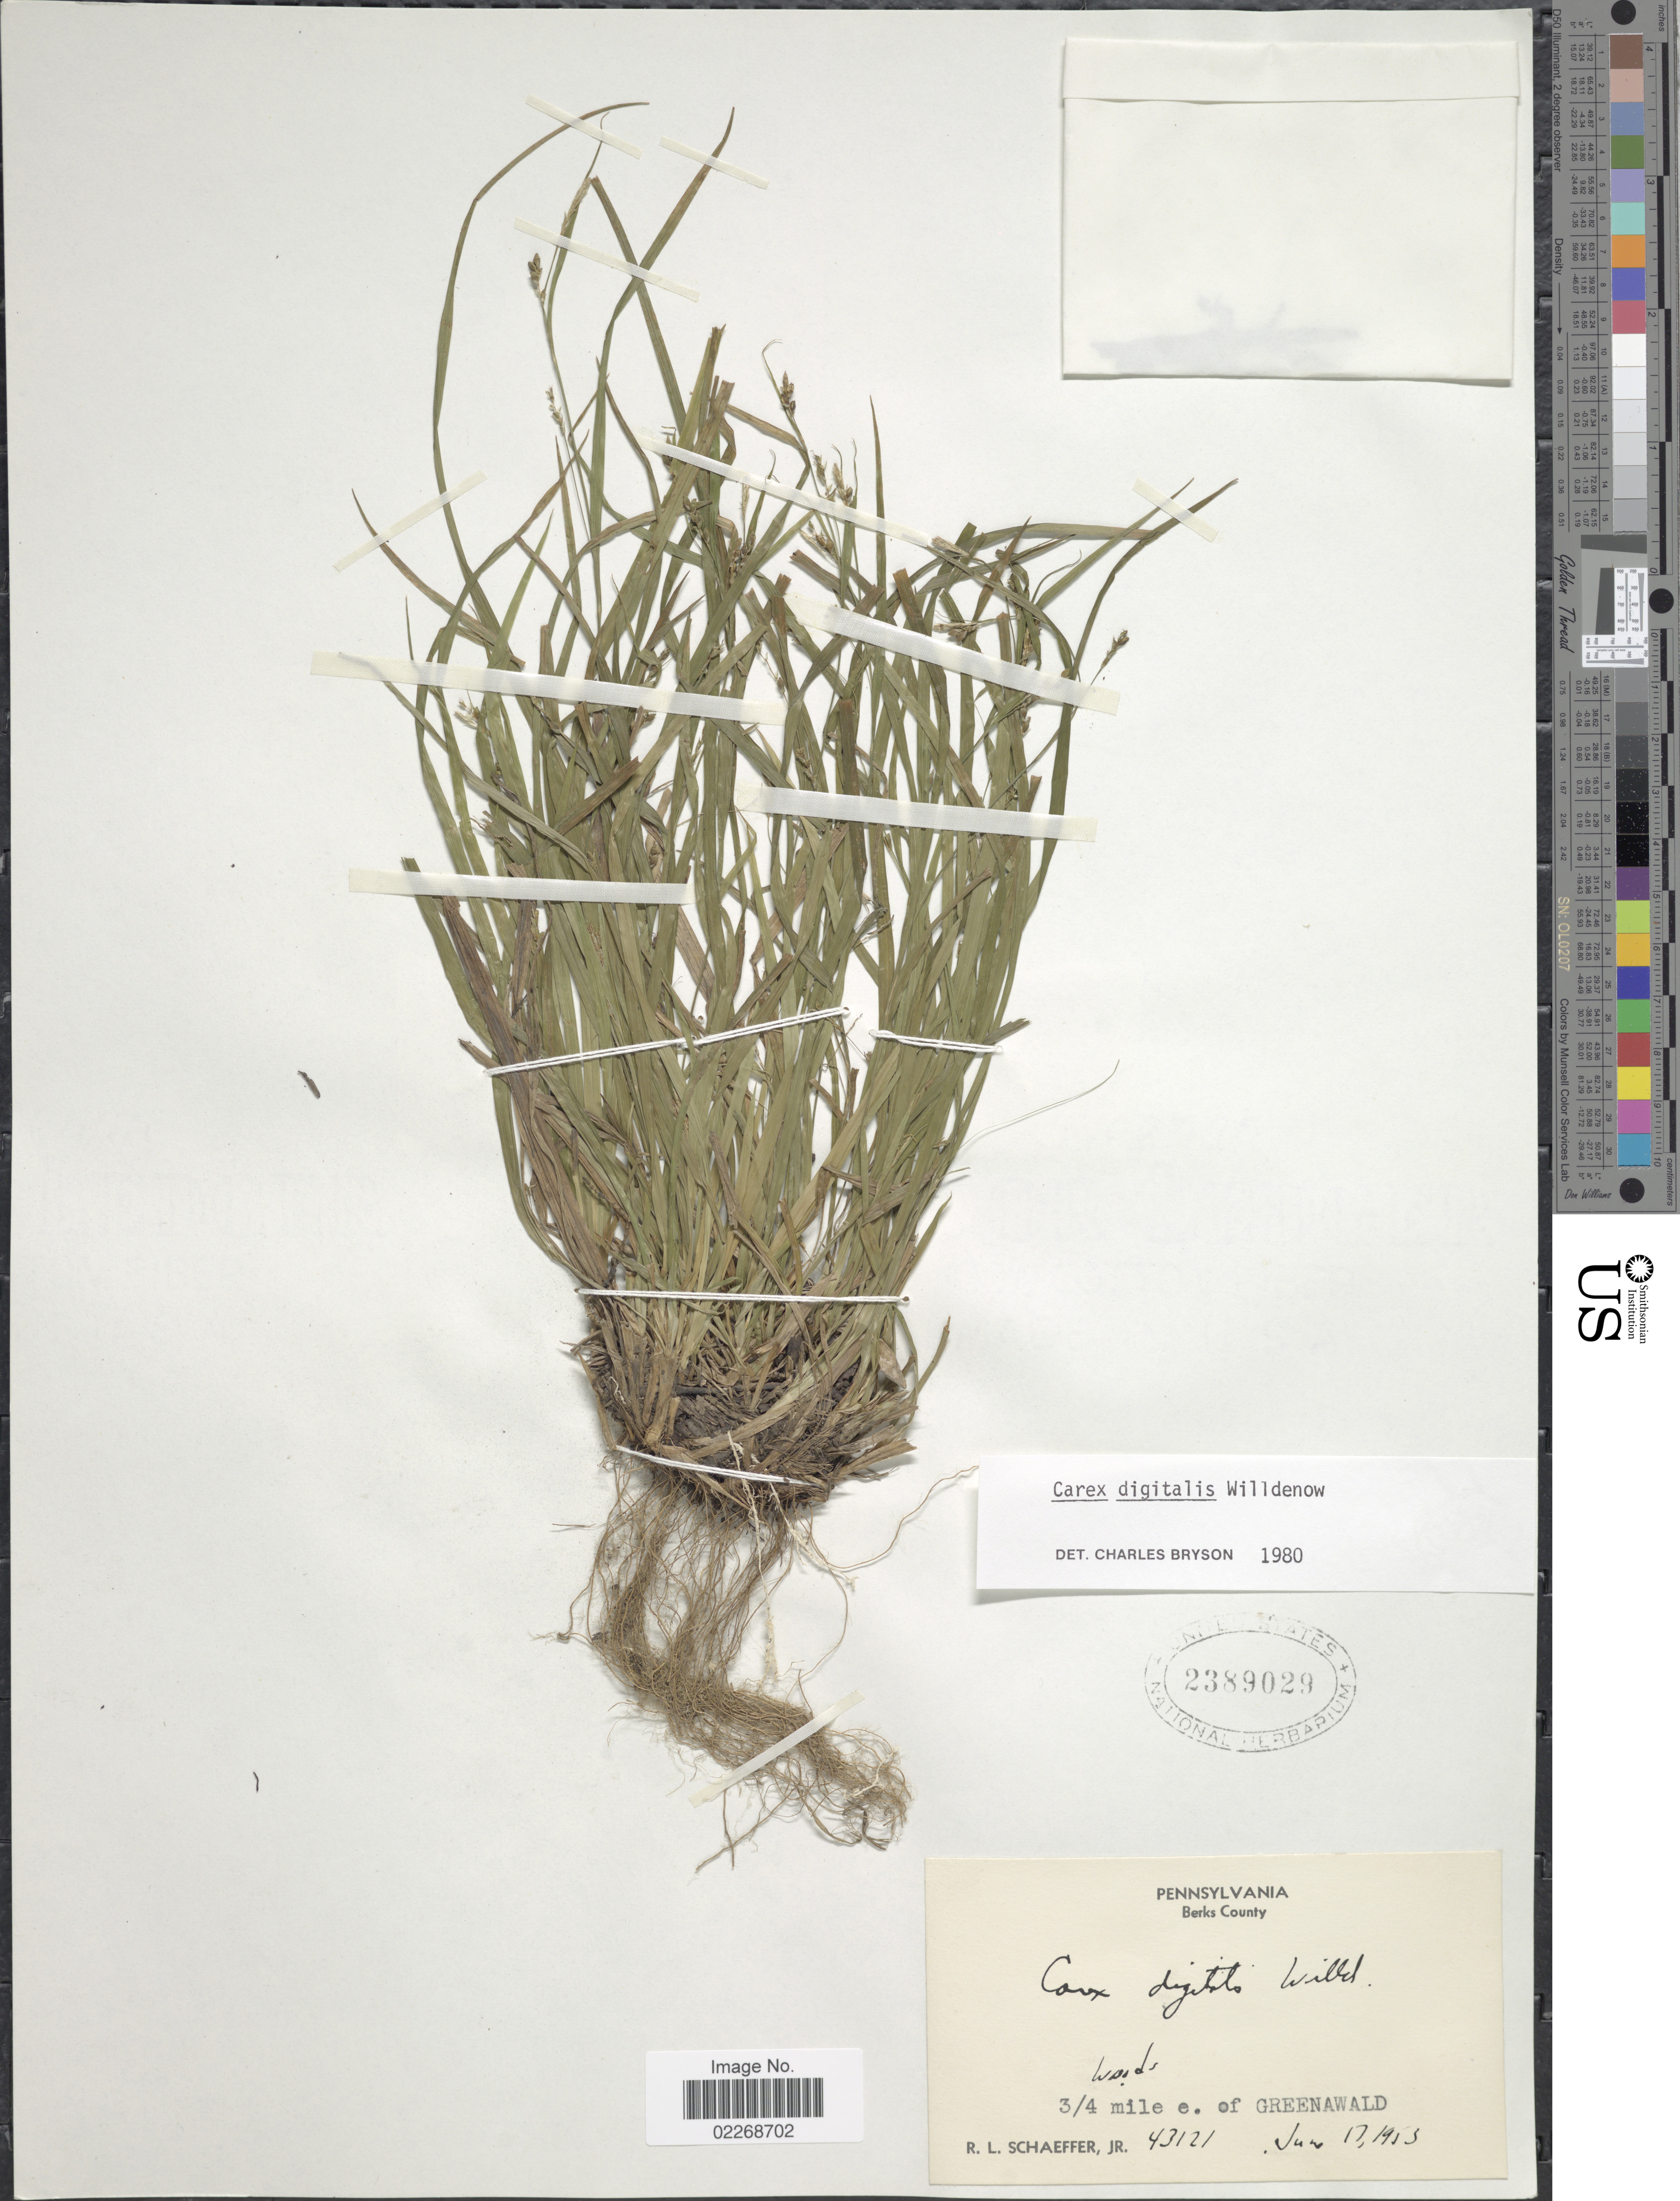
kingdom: Plantae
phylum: Tracheophyta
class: Liliopsida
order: Poales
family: Cyperaceae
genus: Carex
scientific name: Carex digitalis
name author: Willd.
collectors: R. L. Schaeffer Jr.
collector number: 43121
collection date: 1953-06-17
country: United States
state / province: Pennsylvania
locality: Berks County. Woods, 3/4 mile e. of Greenawald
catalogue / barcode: US 2389029